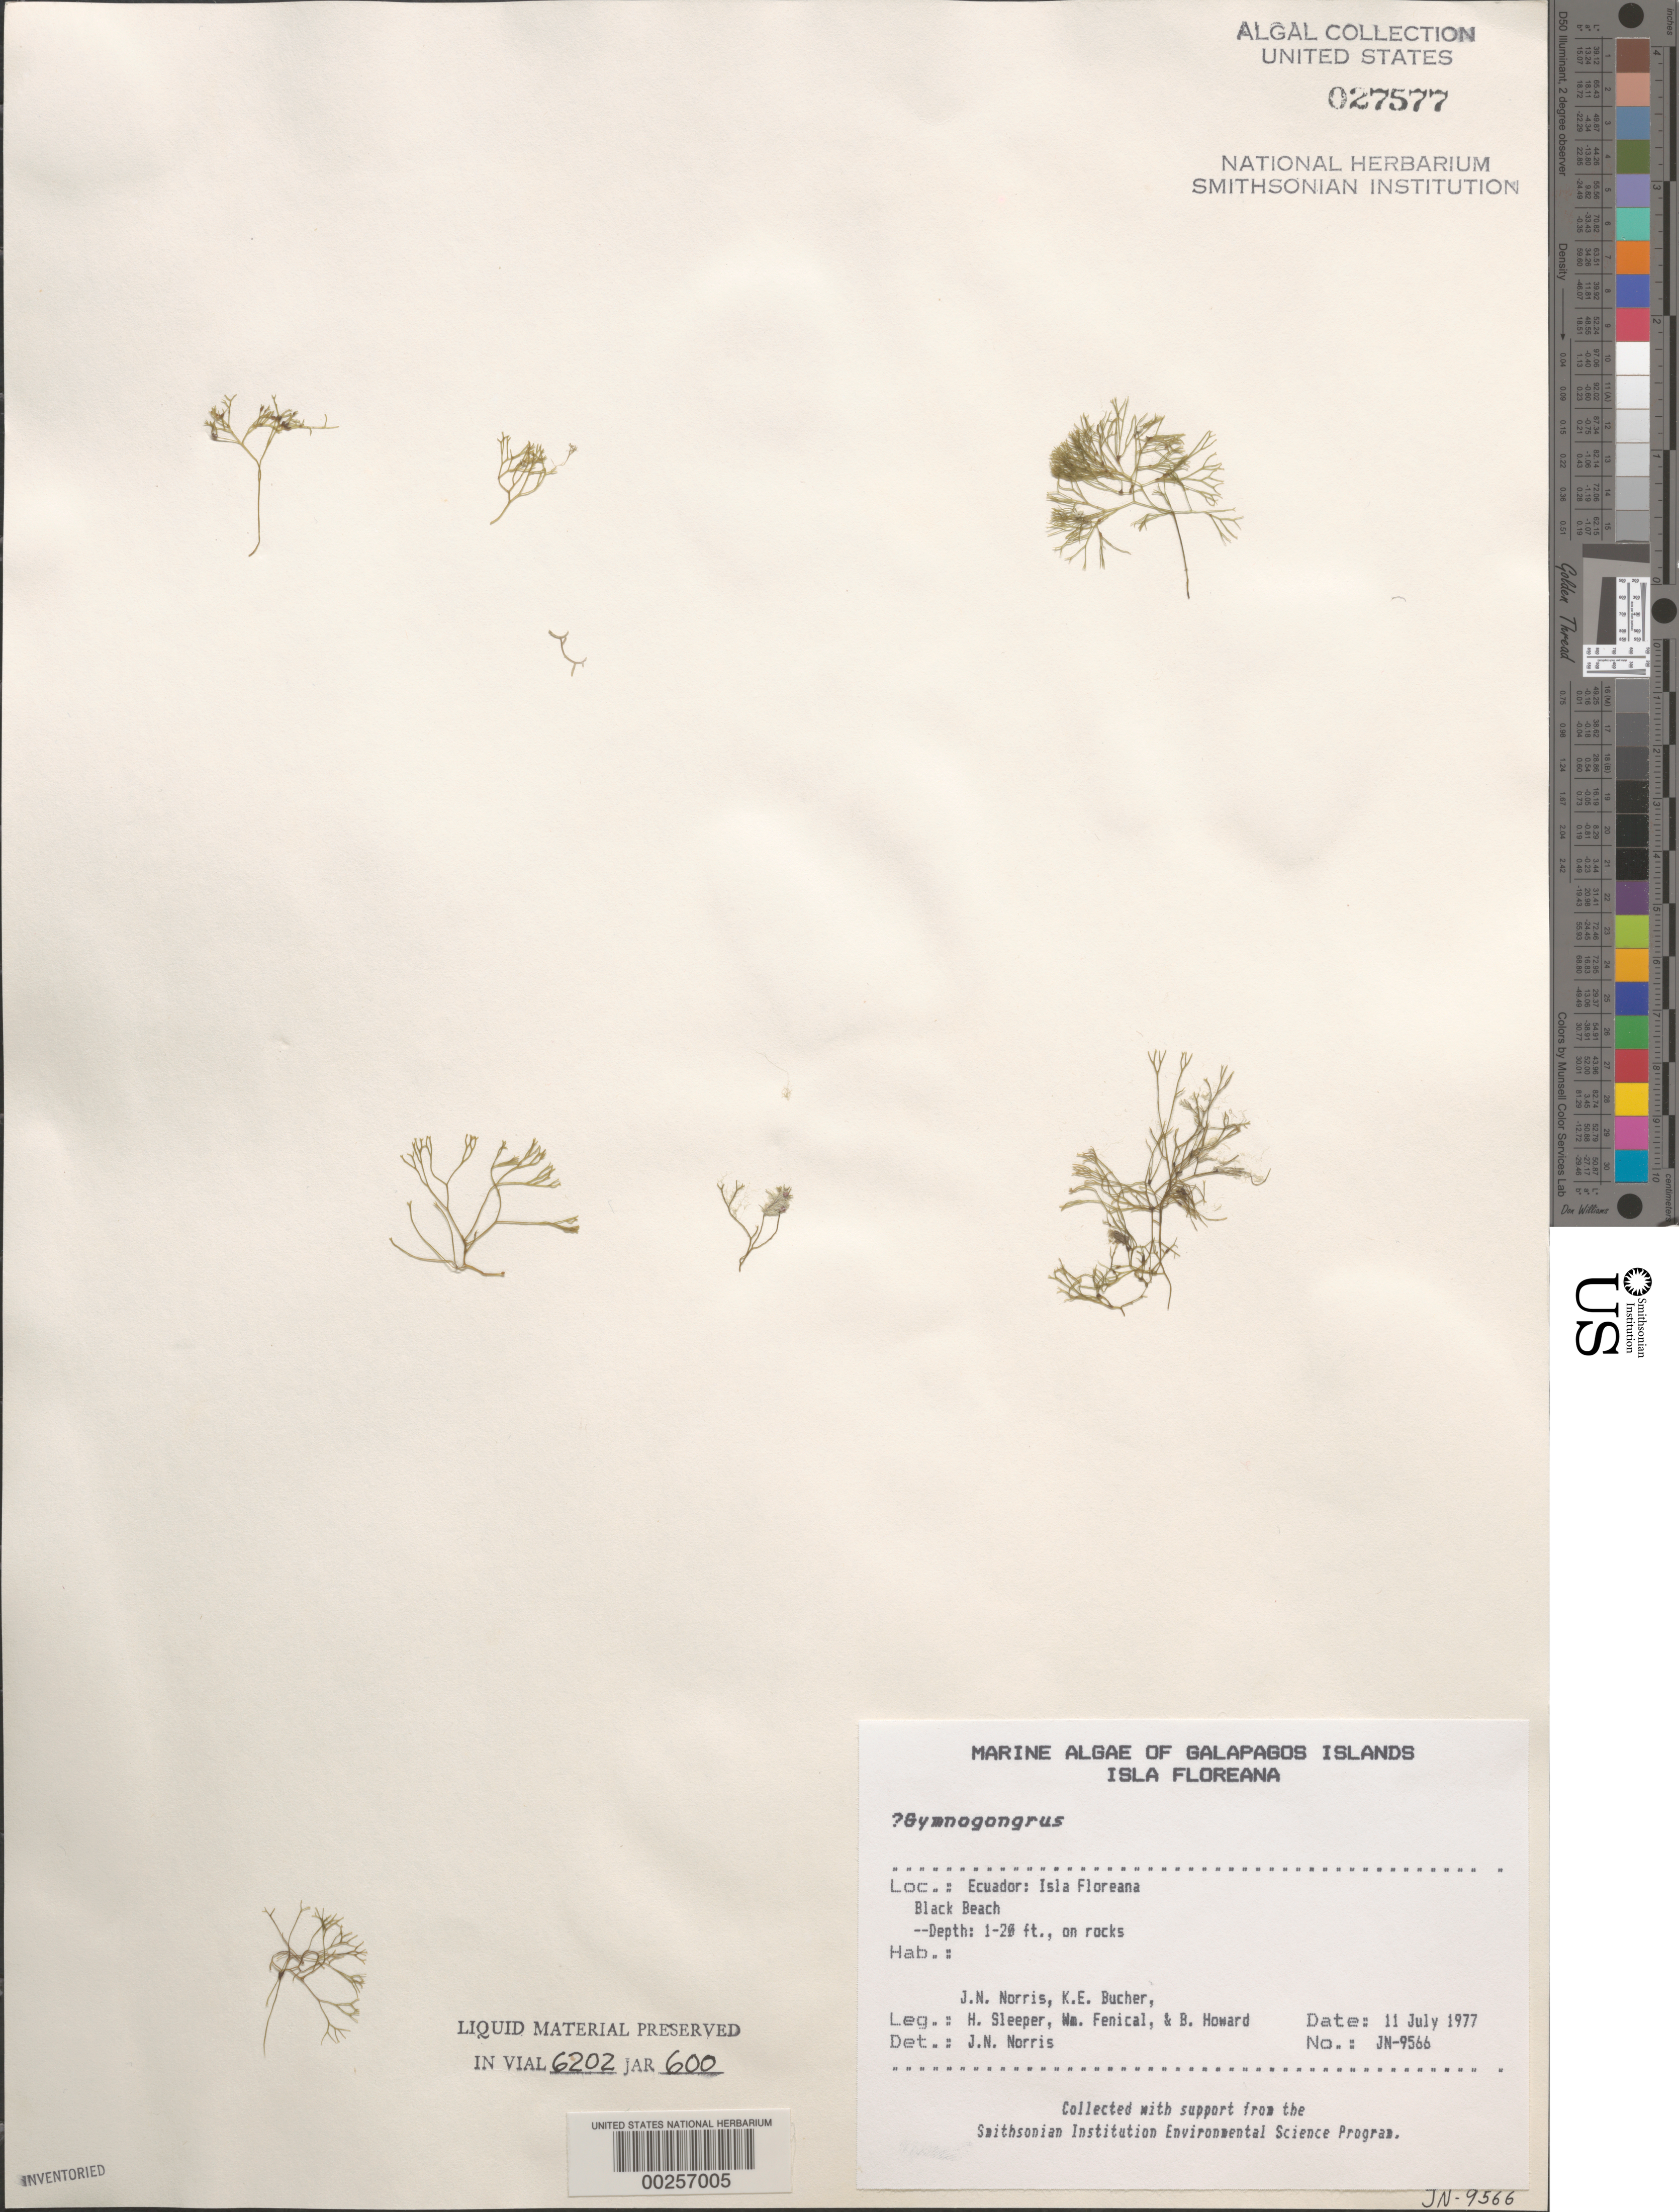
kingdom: Plantae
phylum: Rhodophyta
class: Florideophyceae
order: Gigartinales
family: Phyllophoraceae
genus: Gymnogongrus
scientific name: Gymnogongrus sp.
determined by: Norris, James N.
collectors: J. N. Norris, K. E. Bucher, H. Sleeper, W. Fenical & B. Howard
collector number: JN-9566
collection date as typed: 11 Jul 1977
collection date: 1977-07-11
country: Ecuador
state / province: Colón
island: Floreana [Charles, Santa Maria]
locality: Black Beach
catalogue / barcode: US 27577